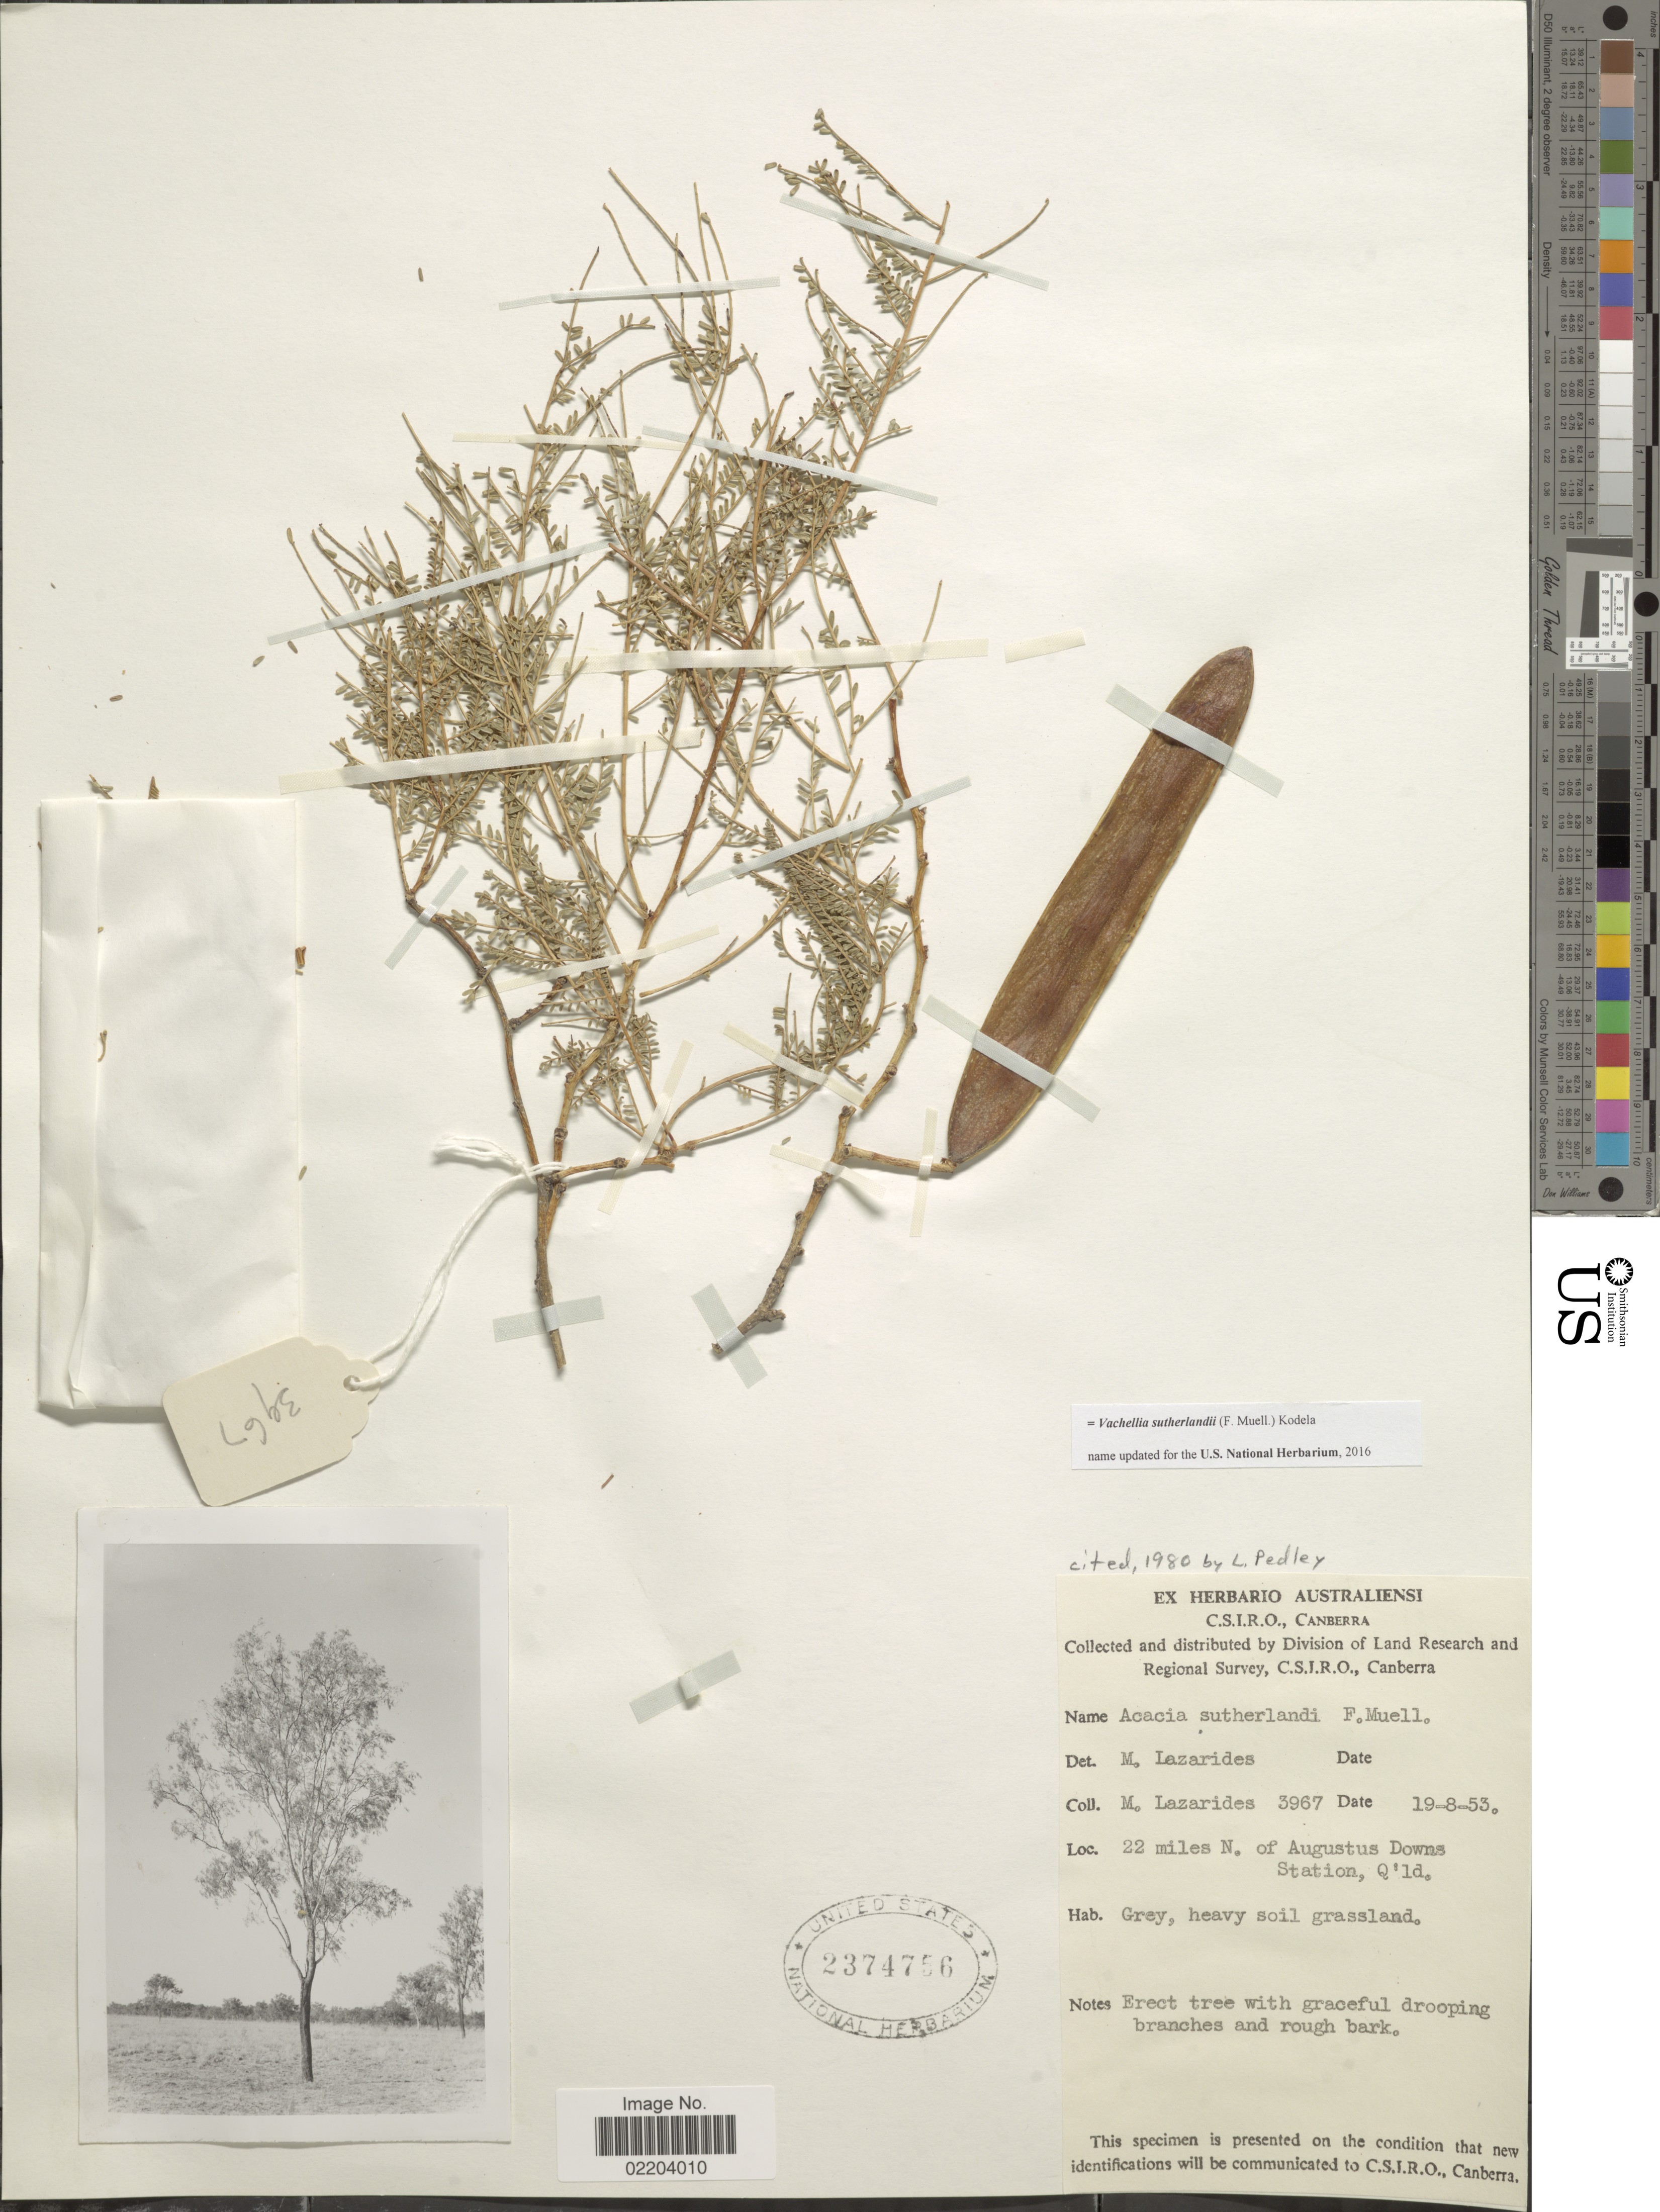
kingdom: Plantae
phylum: Tracheophyta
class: Magnoliopsida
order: Fabales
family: Fabaceae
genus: Vachellia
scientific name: Vachellia sutherlandii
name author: (F. Muell.) Kodela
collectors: M. Lazarides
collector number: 3967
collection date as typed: Transcribed d/m/y: 19/8/53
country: Australia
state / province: Queensland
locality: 22 miles N. of Augustus Downs Station, Q'ld.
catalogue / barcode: US 2374756